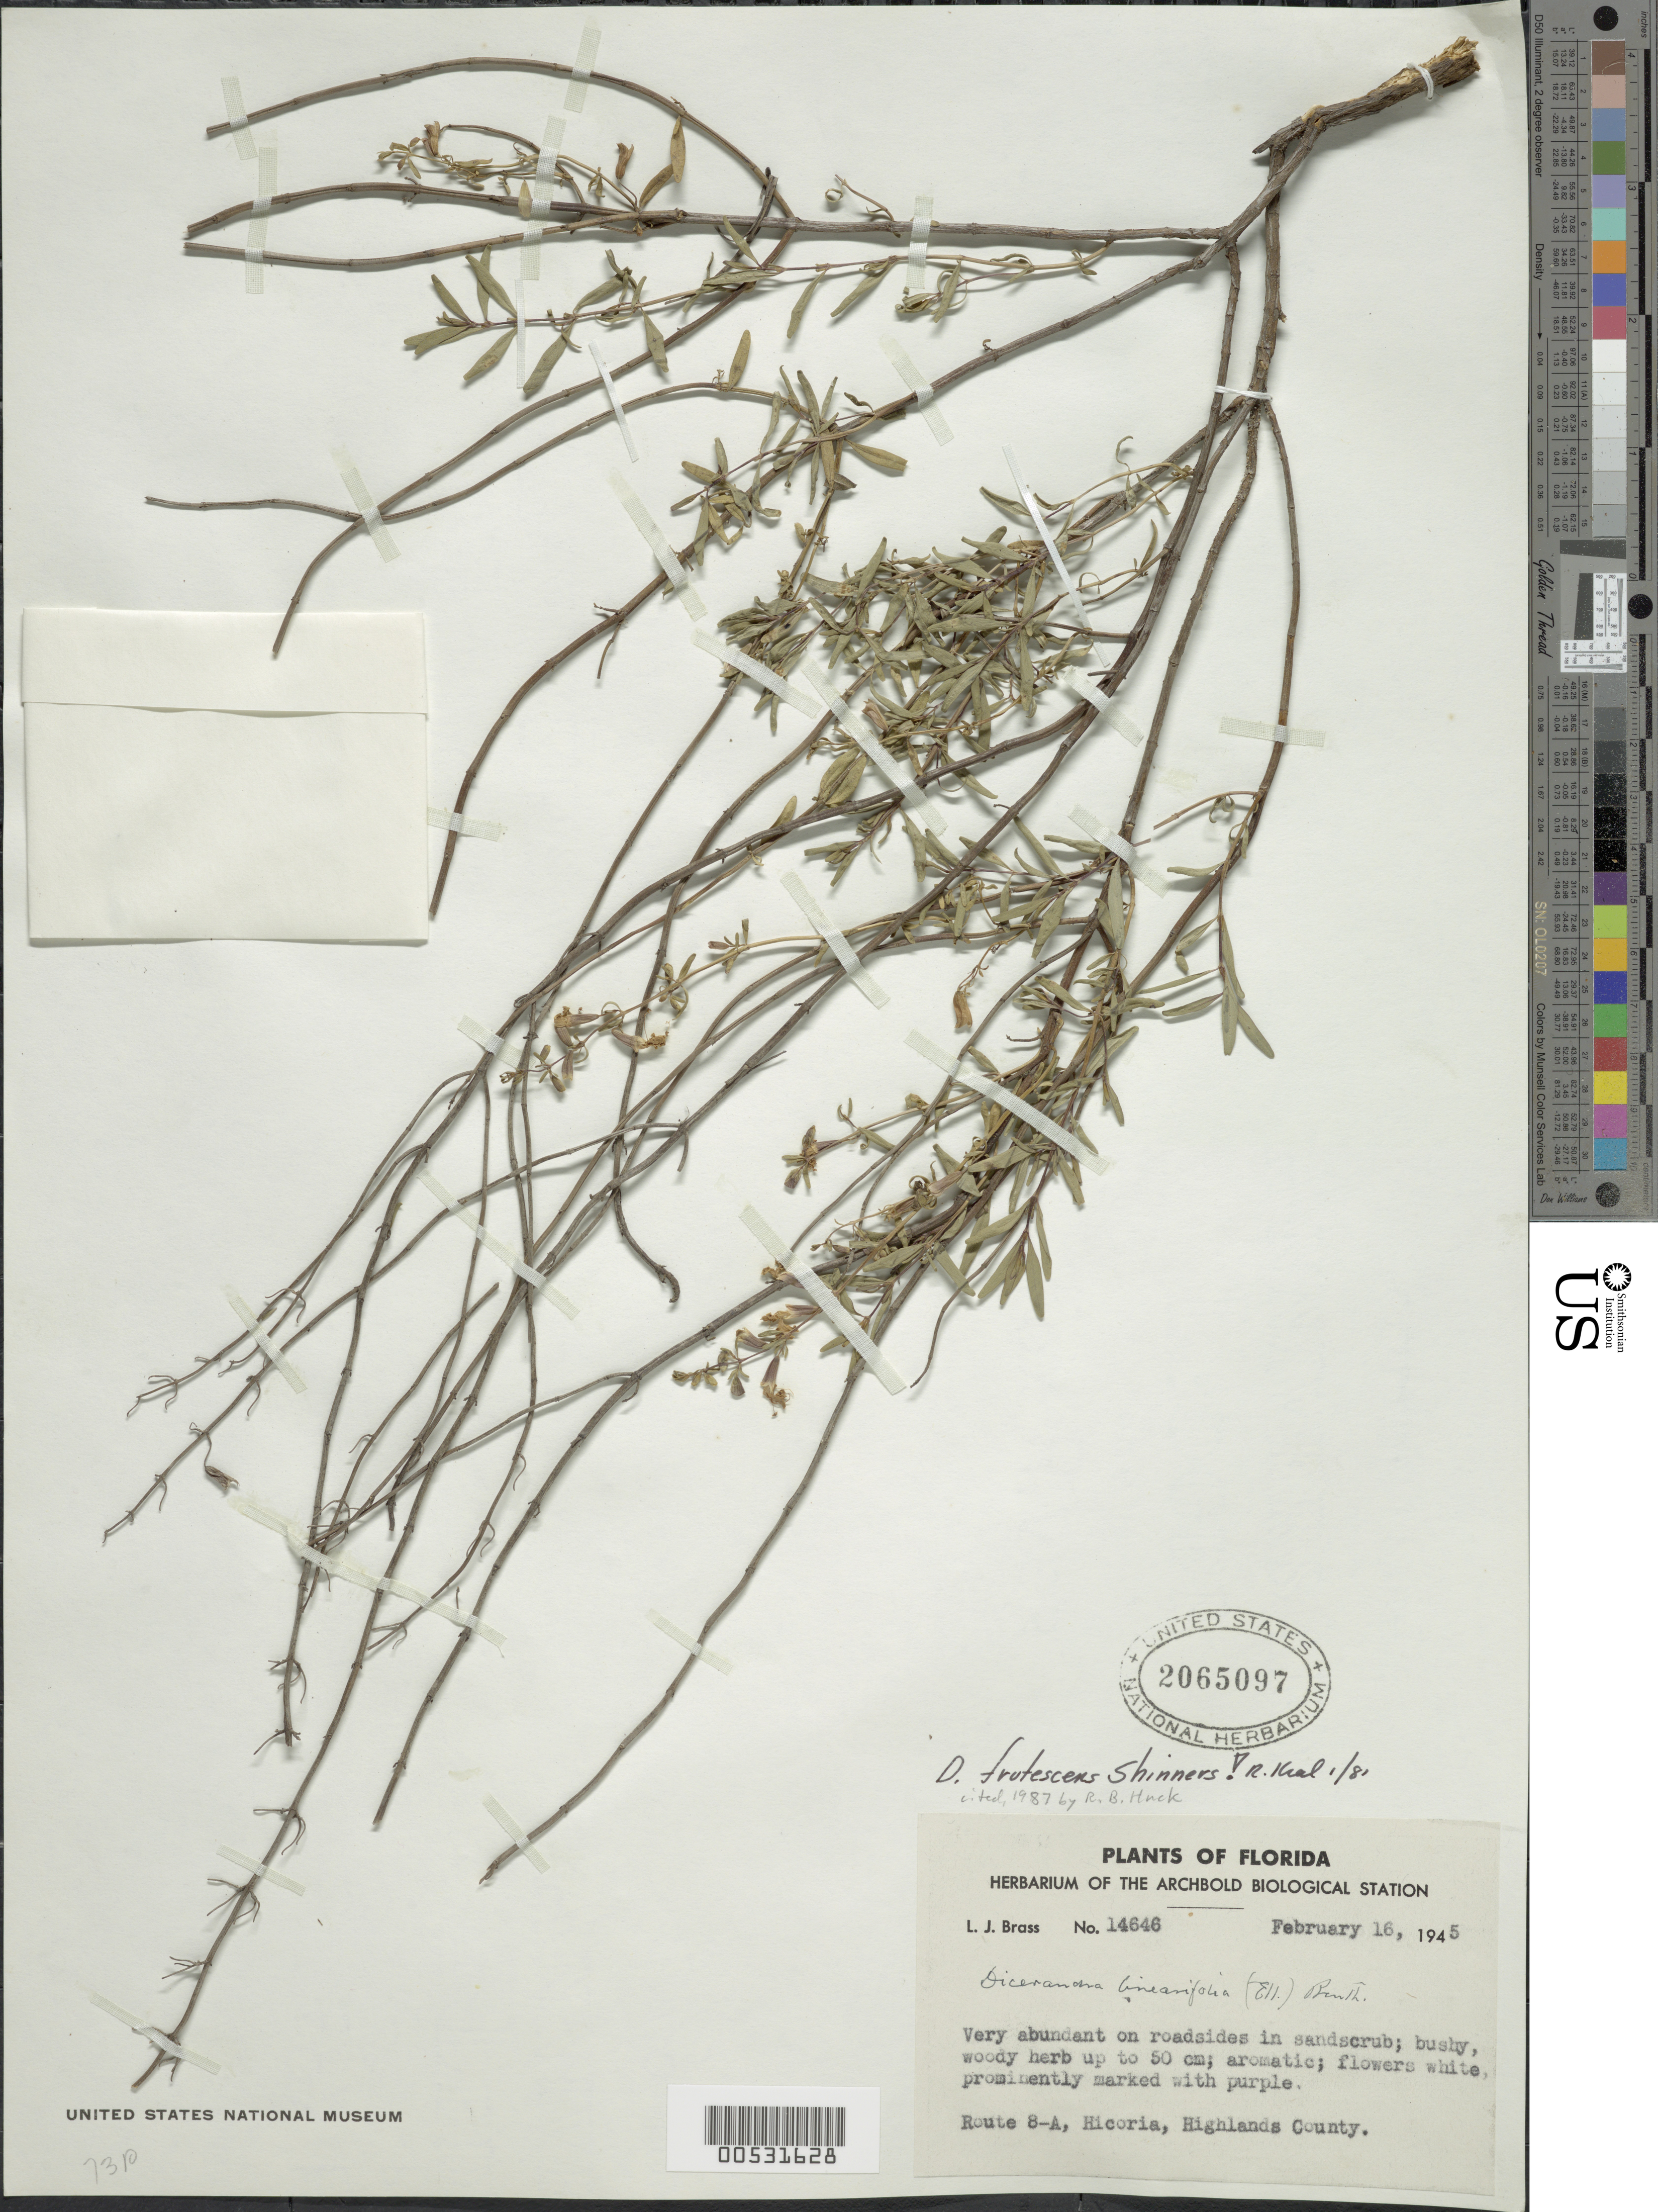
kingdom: Plantae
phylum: Tracheophyta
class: Magnoliopsida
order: Lamiales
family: Lamiaceae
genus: Dicerandra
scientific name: Dicerandra frutescens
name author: Shinners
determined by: Karl, Robert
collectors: L. J. Brass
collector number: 14646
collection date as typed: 16 Feb 1945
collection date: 1945-02-16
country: United States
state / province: Florida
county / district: Highlands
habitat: very abundant on roadsides in sandscrub.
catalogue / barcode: US 2065097